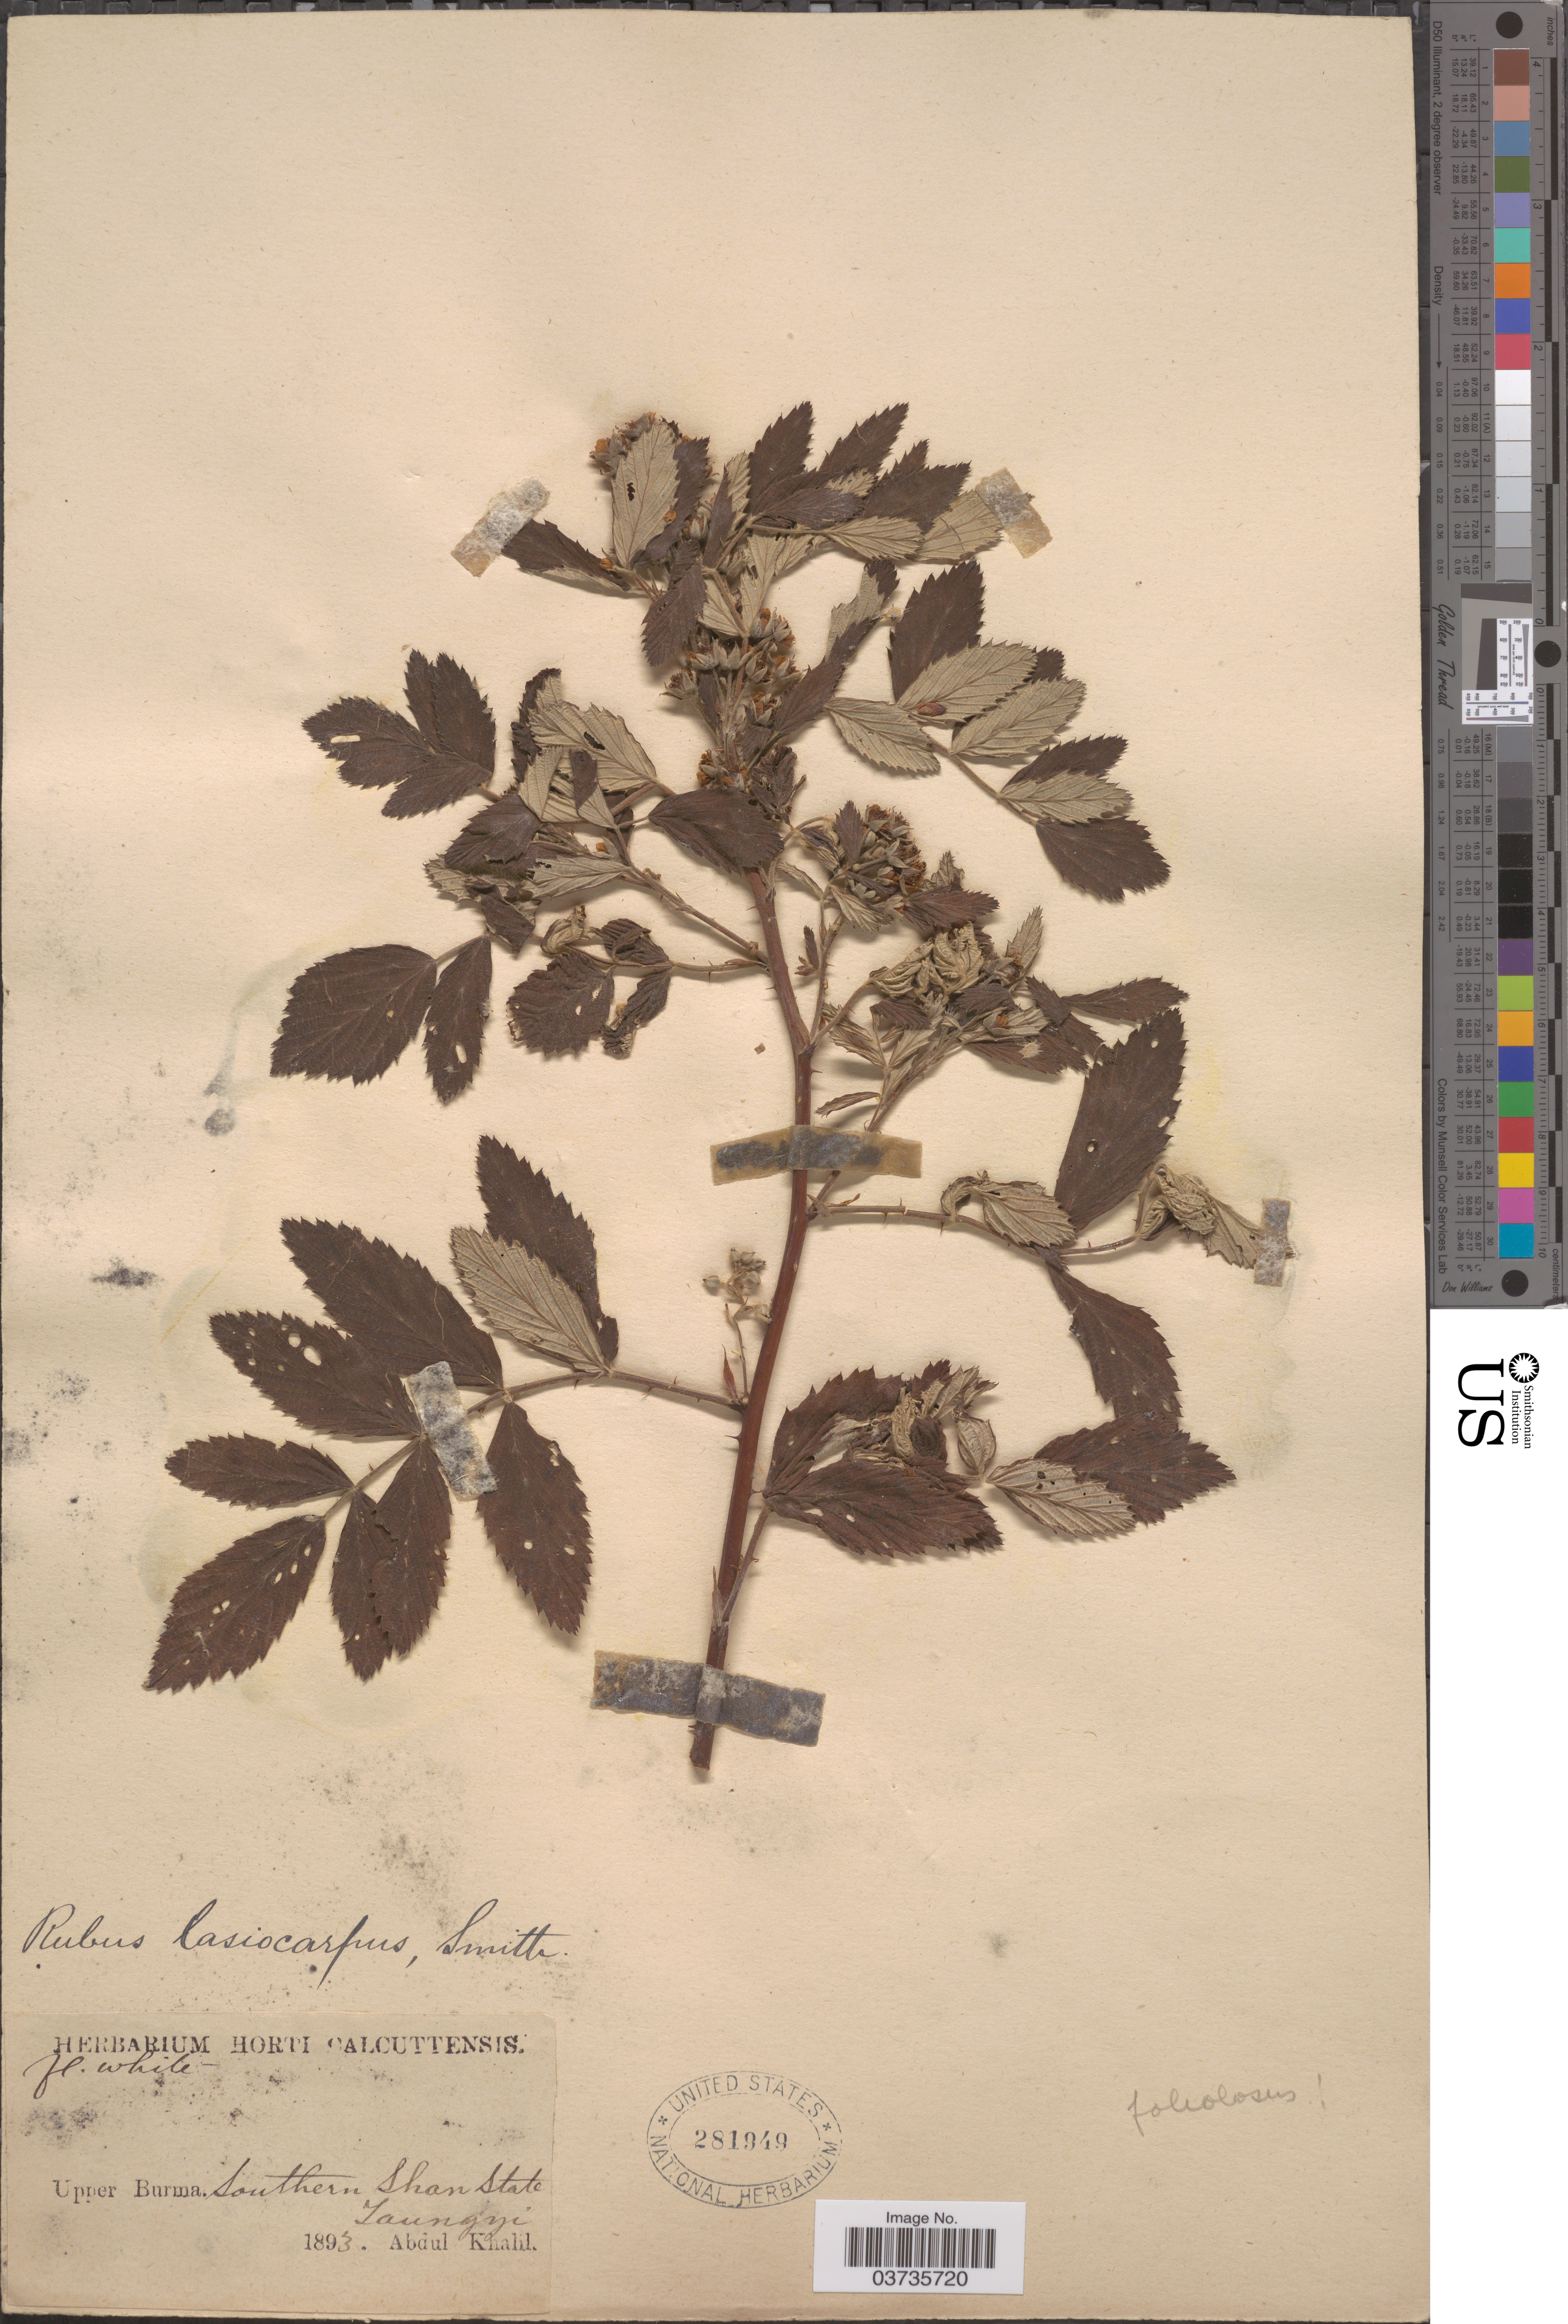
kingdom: Plantae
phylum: Tracheophyta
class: Magnoliopsida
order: Rosales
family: Rosaceae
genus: Rubus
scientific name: Rubus foliolosus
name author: D. Don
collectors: A. Khalil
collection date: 1893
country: Myanmar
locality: Upper Burma. Southern Shan State, Taungyi.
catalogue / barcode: US 281949